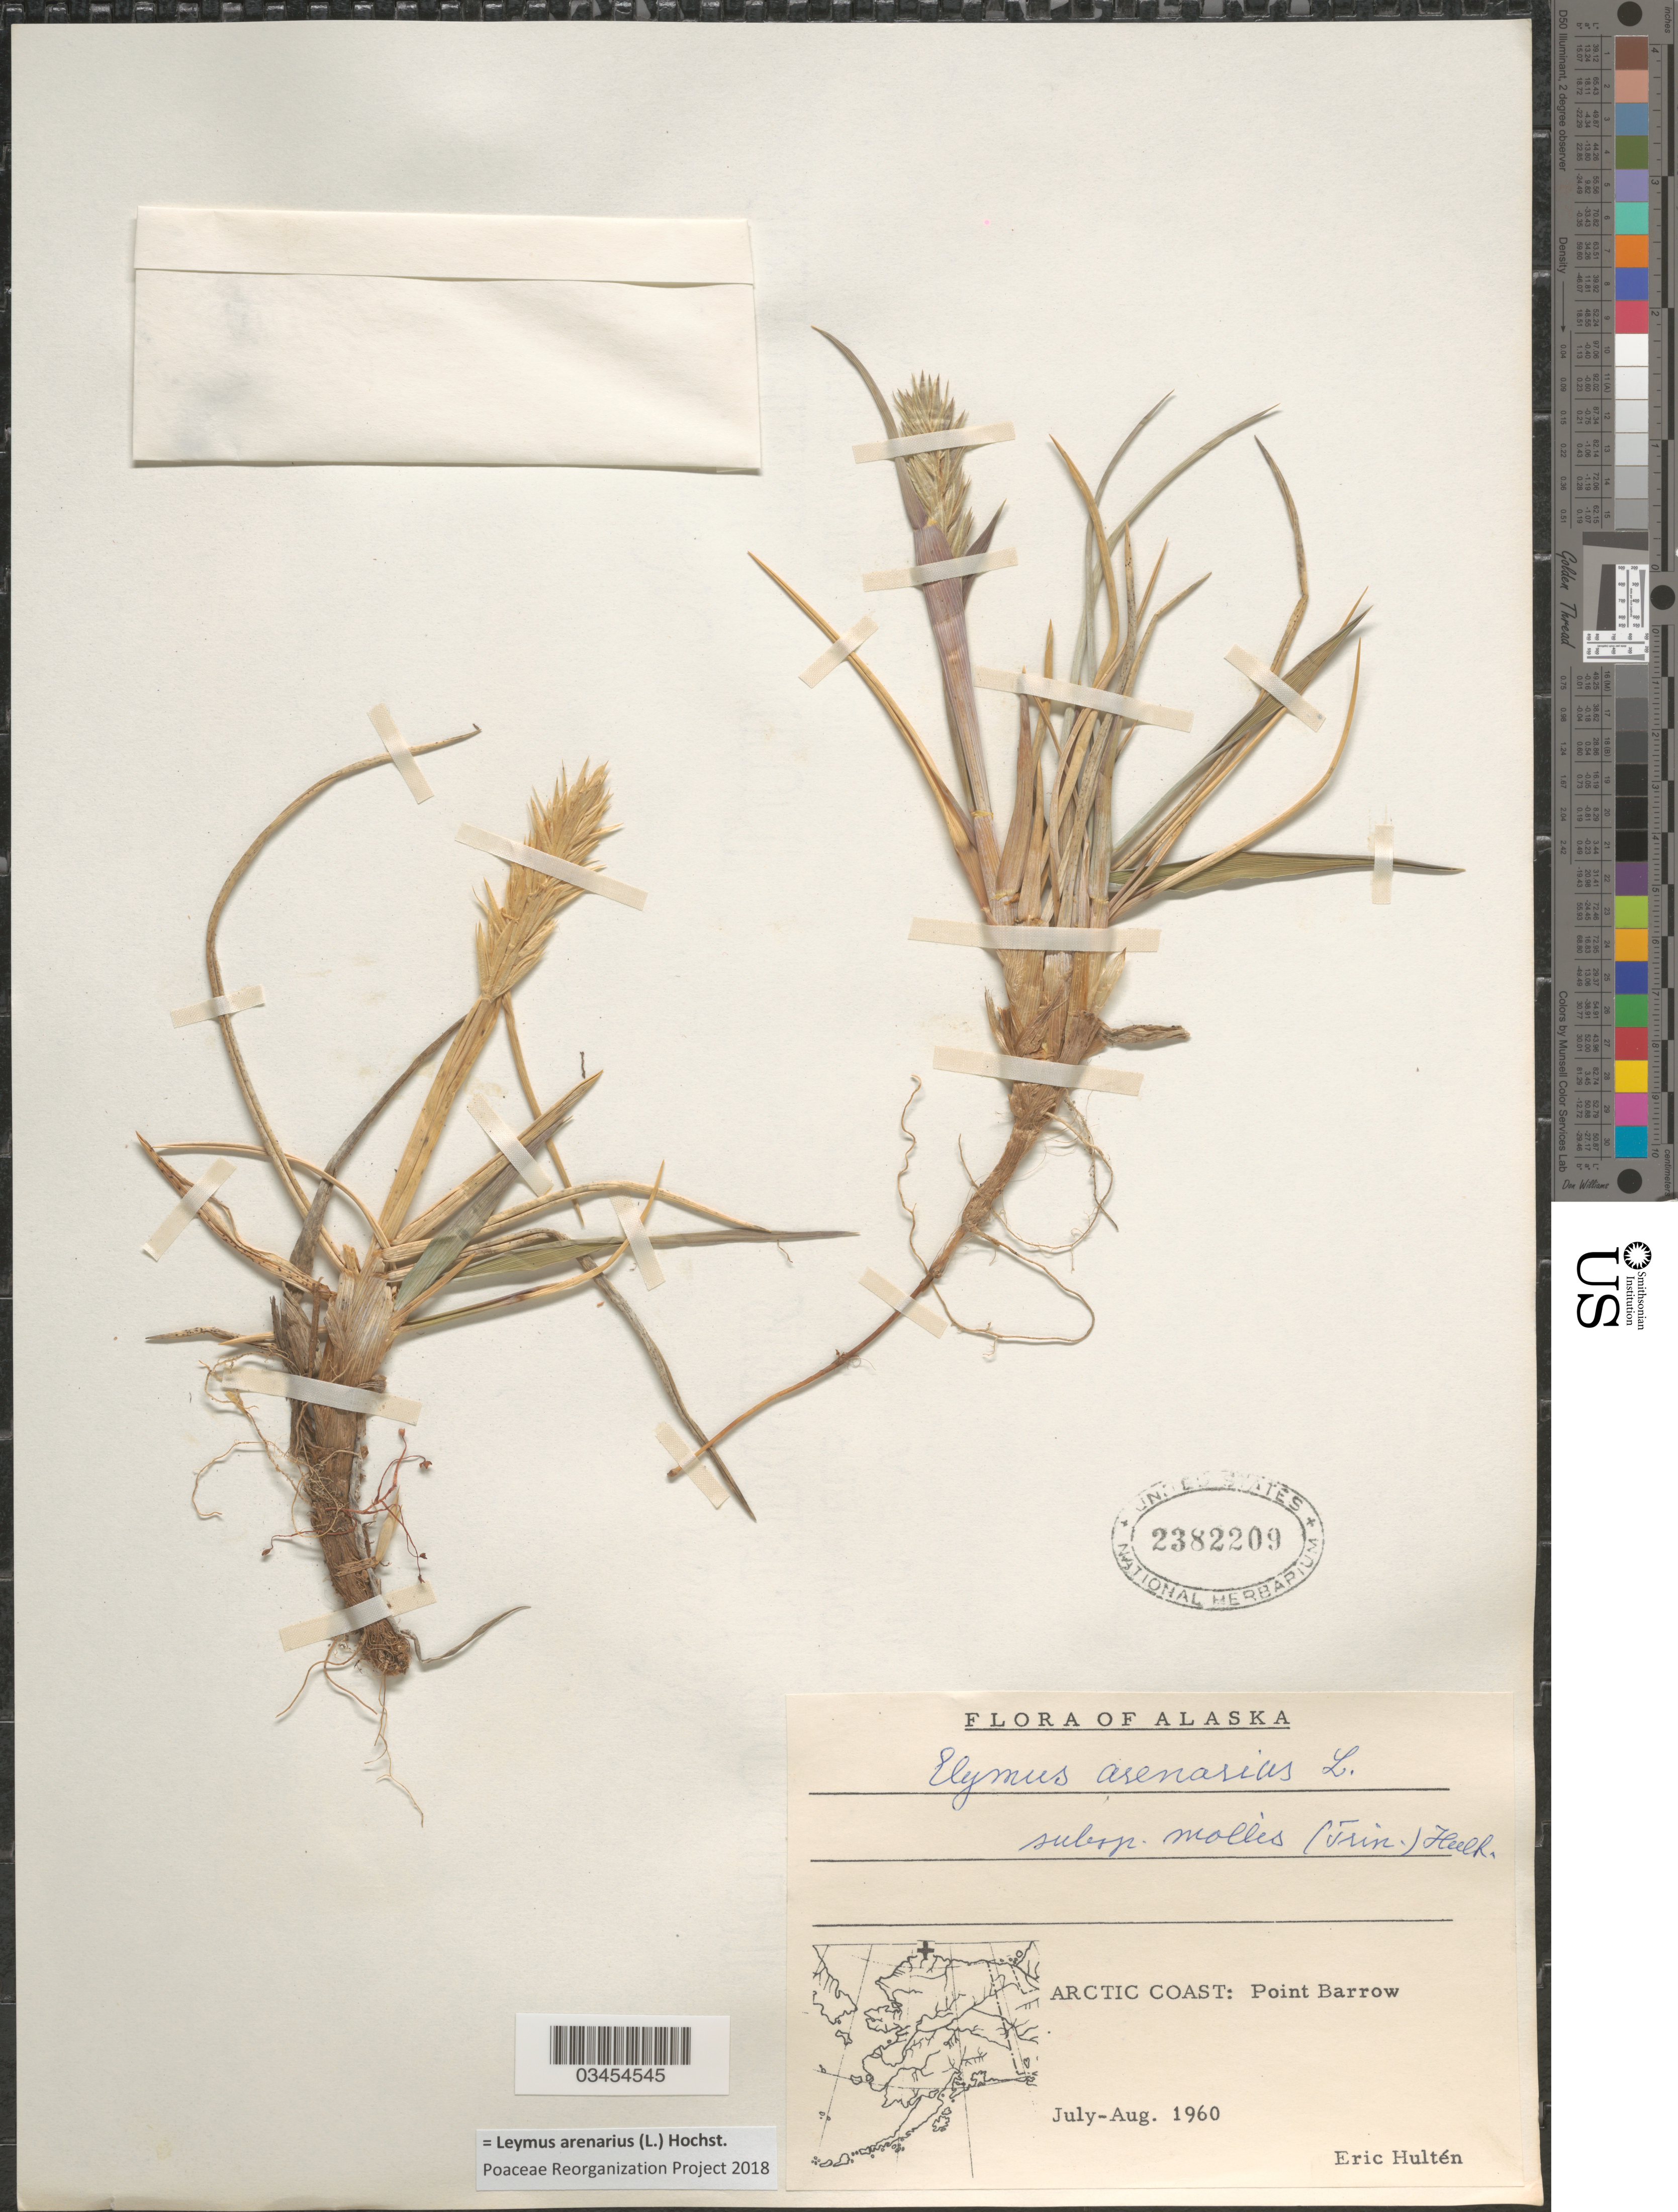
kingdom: Plantae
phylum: Tracheophyta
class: Liliopsida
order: Poales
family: Poaceae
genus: Leymus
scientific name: Leymus mollis subsp. villosissimus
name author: (Scribn.) Á. Löve & D. Löve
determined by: Soreng, Robert J., Research Associate (BOT), Smithsonian Institution - National Museum of Natural History (UNITED STATES)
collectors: E. G. Hultén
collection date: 1960-07/1960-08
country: United States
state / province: Alaska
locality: Arctic Coast: Point Barrow.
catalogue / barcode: US 2382209